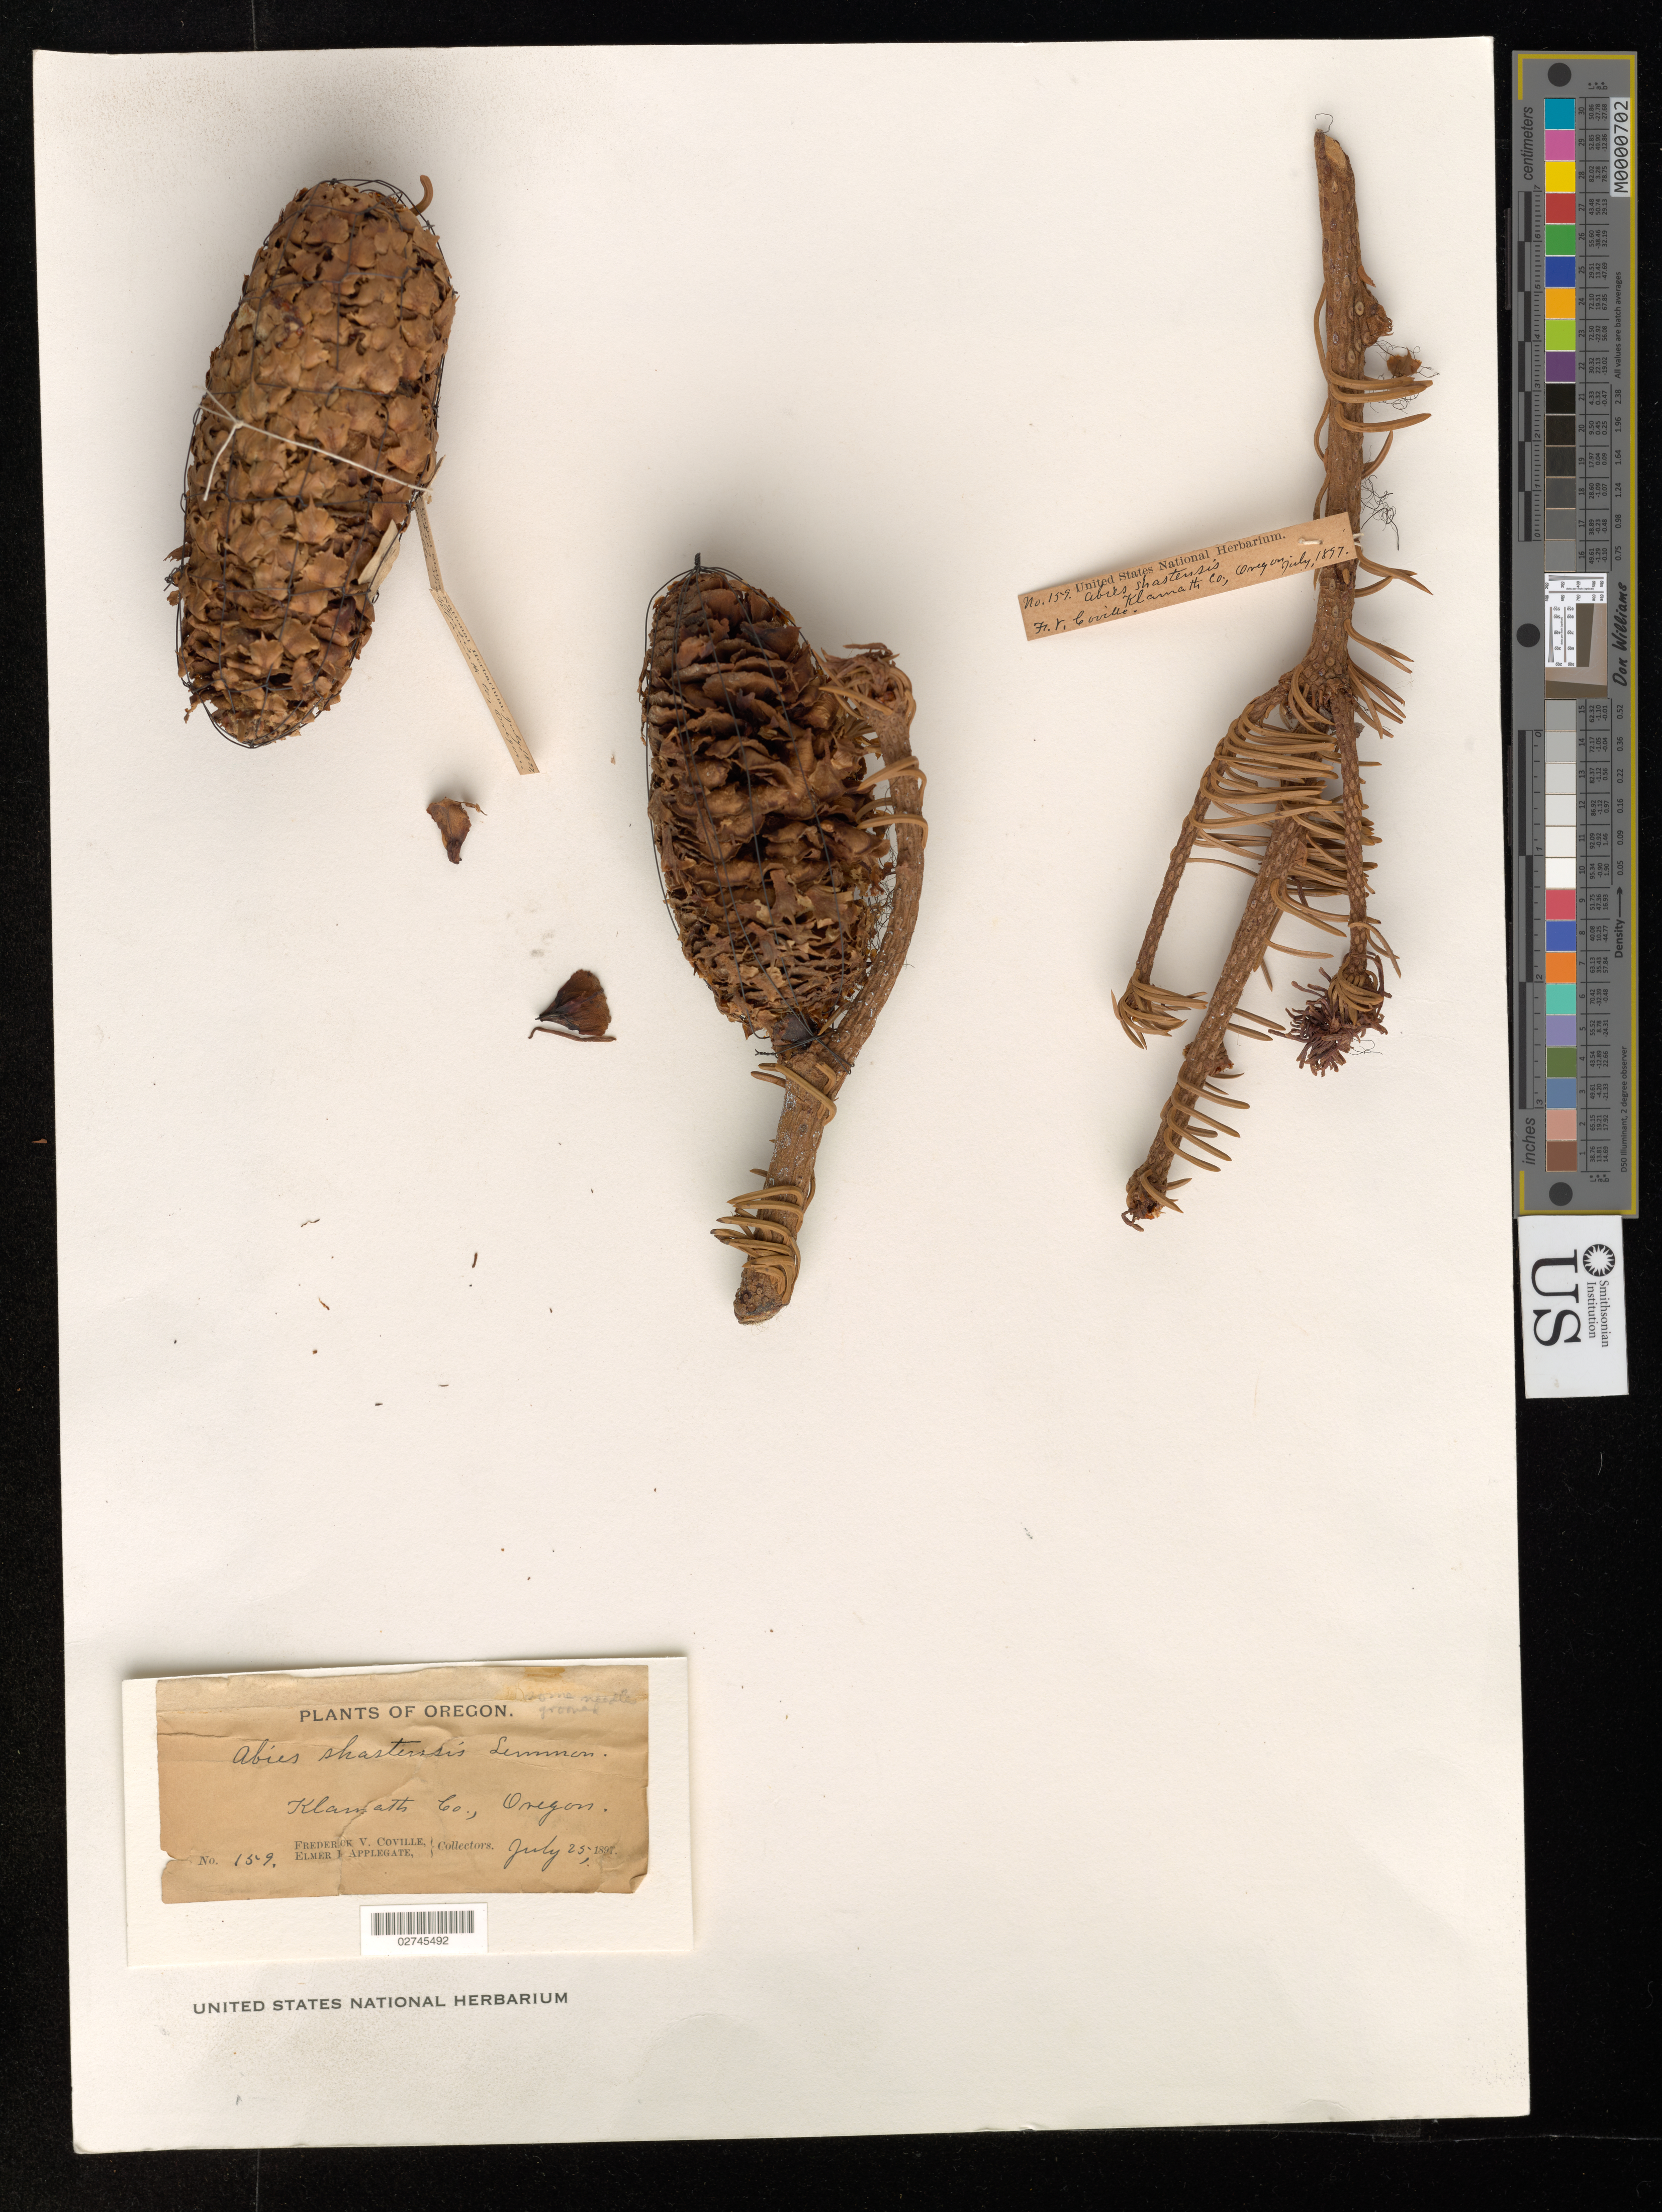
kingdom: Plantae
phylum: Tracheophyta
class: Pinopsida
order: Pinales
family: Pinaceae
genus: Abies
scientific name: Abies magnifica var. shastensis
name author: Lemmon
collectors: F. V. Coville & E. I. Applegate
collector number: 159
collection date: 1897-07-25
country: United States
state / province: Oregon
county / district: Klamath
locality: Klamath Co.